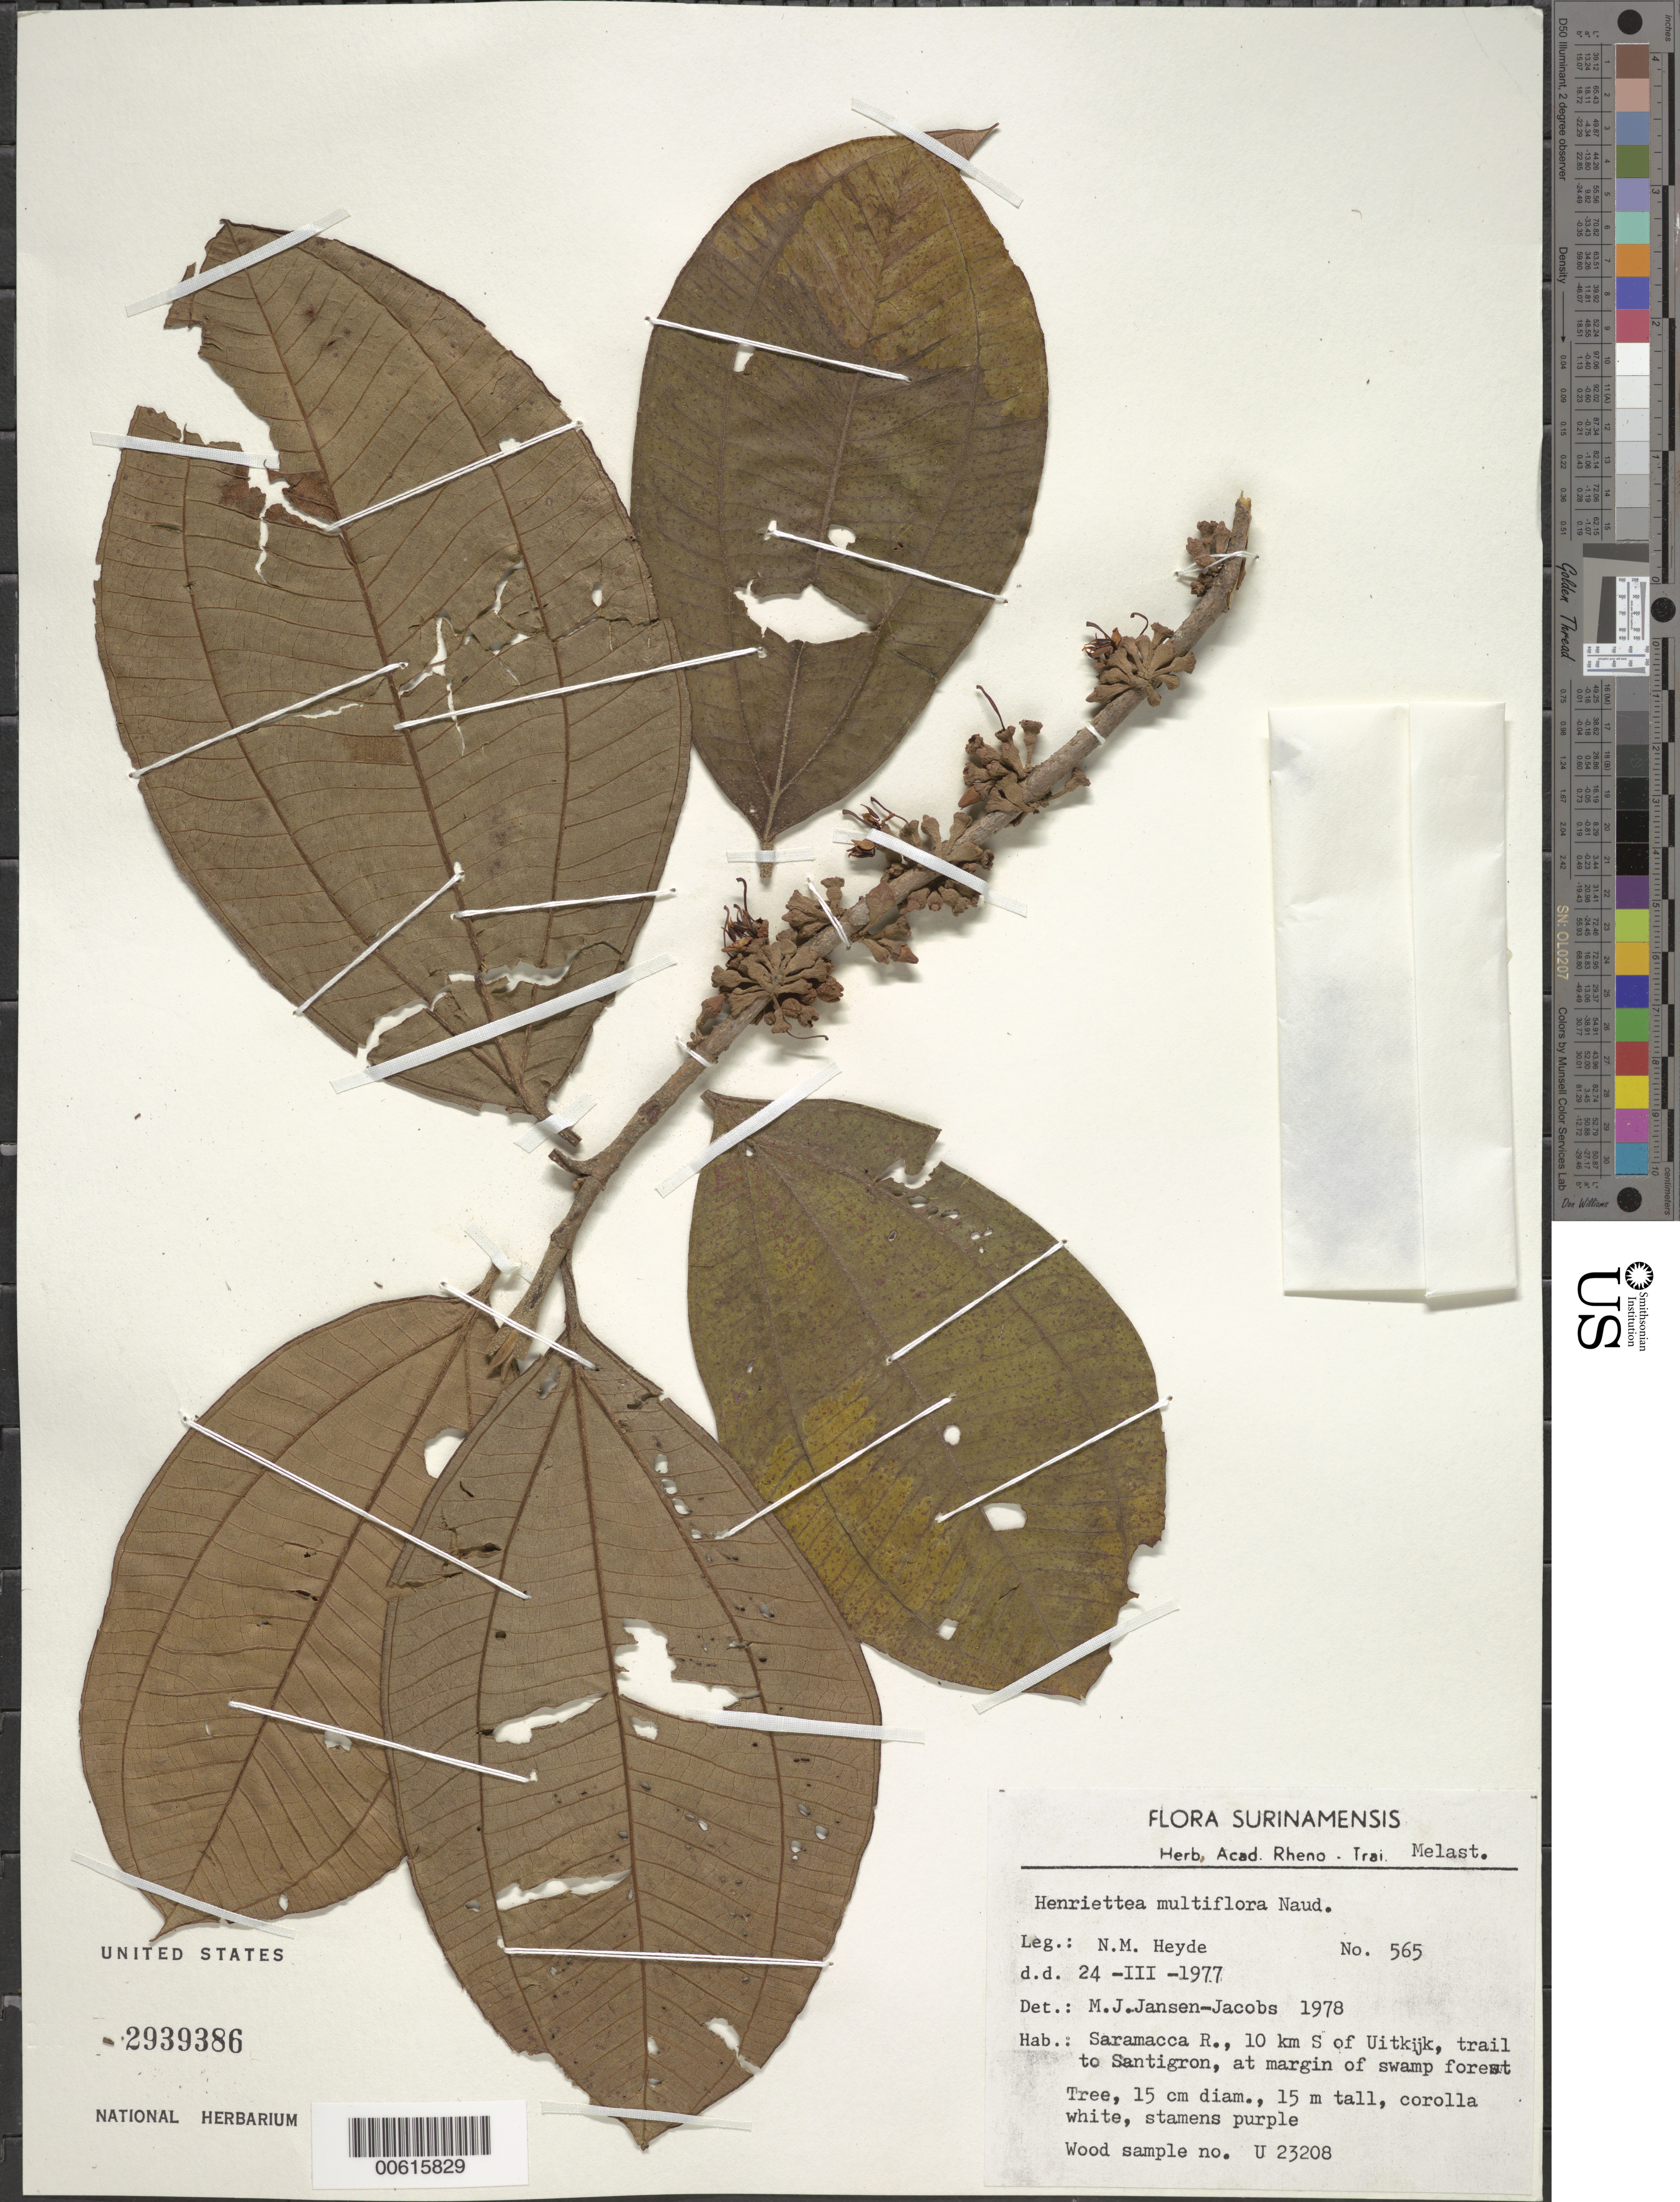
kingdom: Plantae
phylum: Tracheophyta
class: Magnoliopsida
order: Myrtales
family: Melastomataceae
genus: Henriettea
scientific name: Henriettea multiflora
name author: Naudin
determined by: Jansen-Jacobs, M. J., (U), Nationaal Herbarium Nederland, Utrecht University branch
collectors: N. M. Heyde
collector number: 565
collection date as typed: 24-Mar-77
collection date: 1977-03-24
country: Suriname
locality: Saramacca River, 10 km S of Uitkijk, trail to Santigron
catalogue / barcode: US 2939386